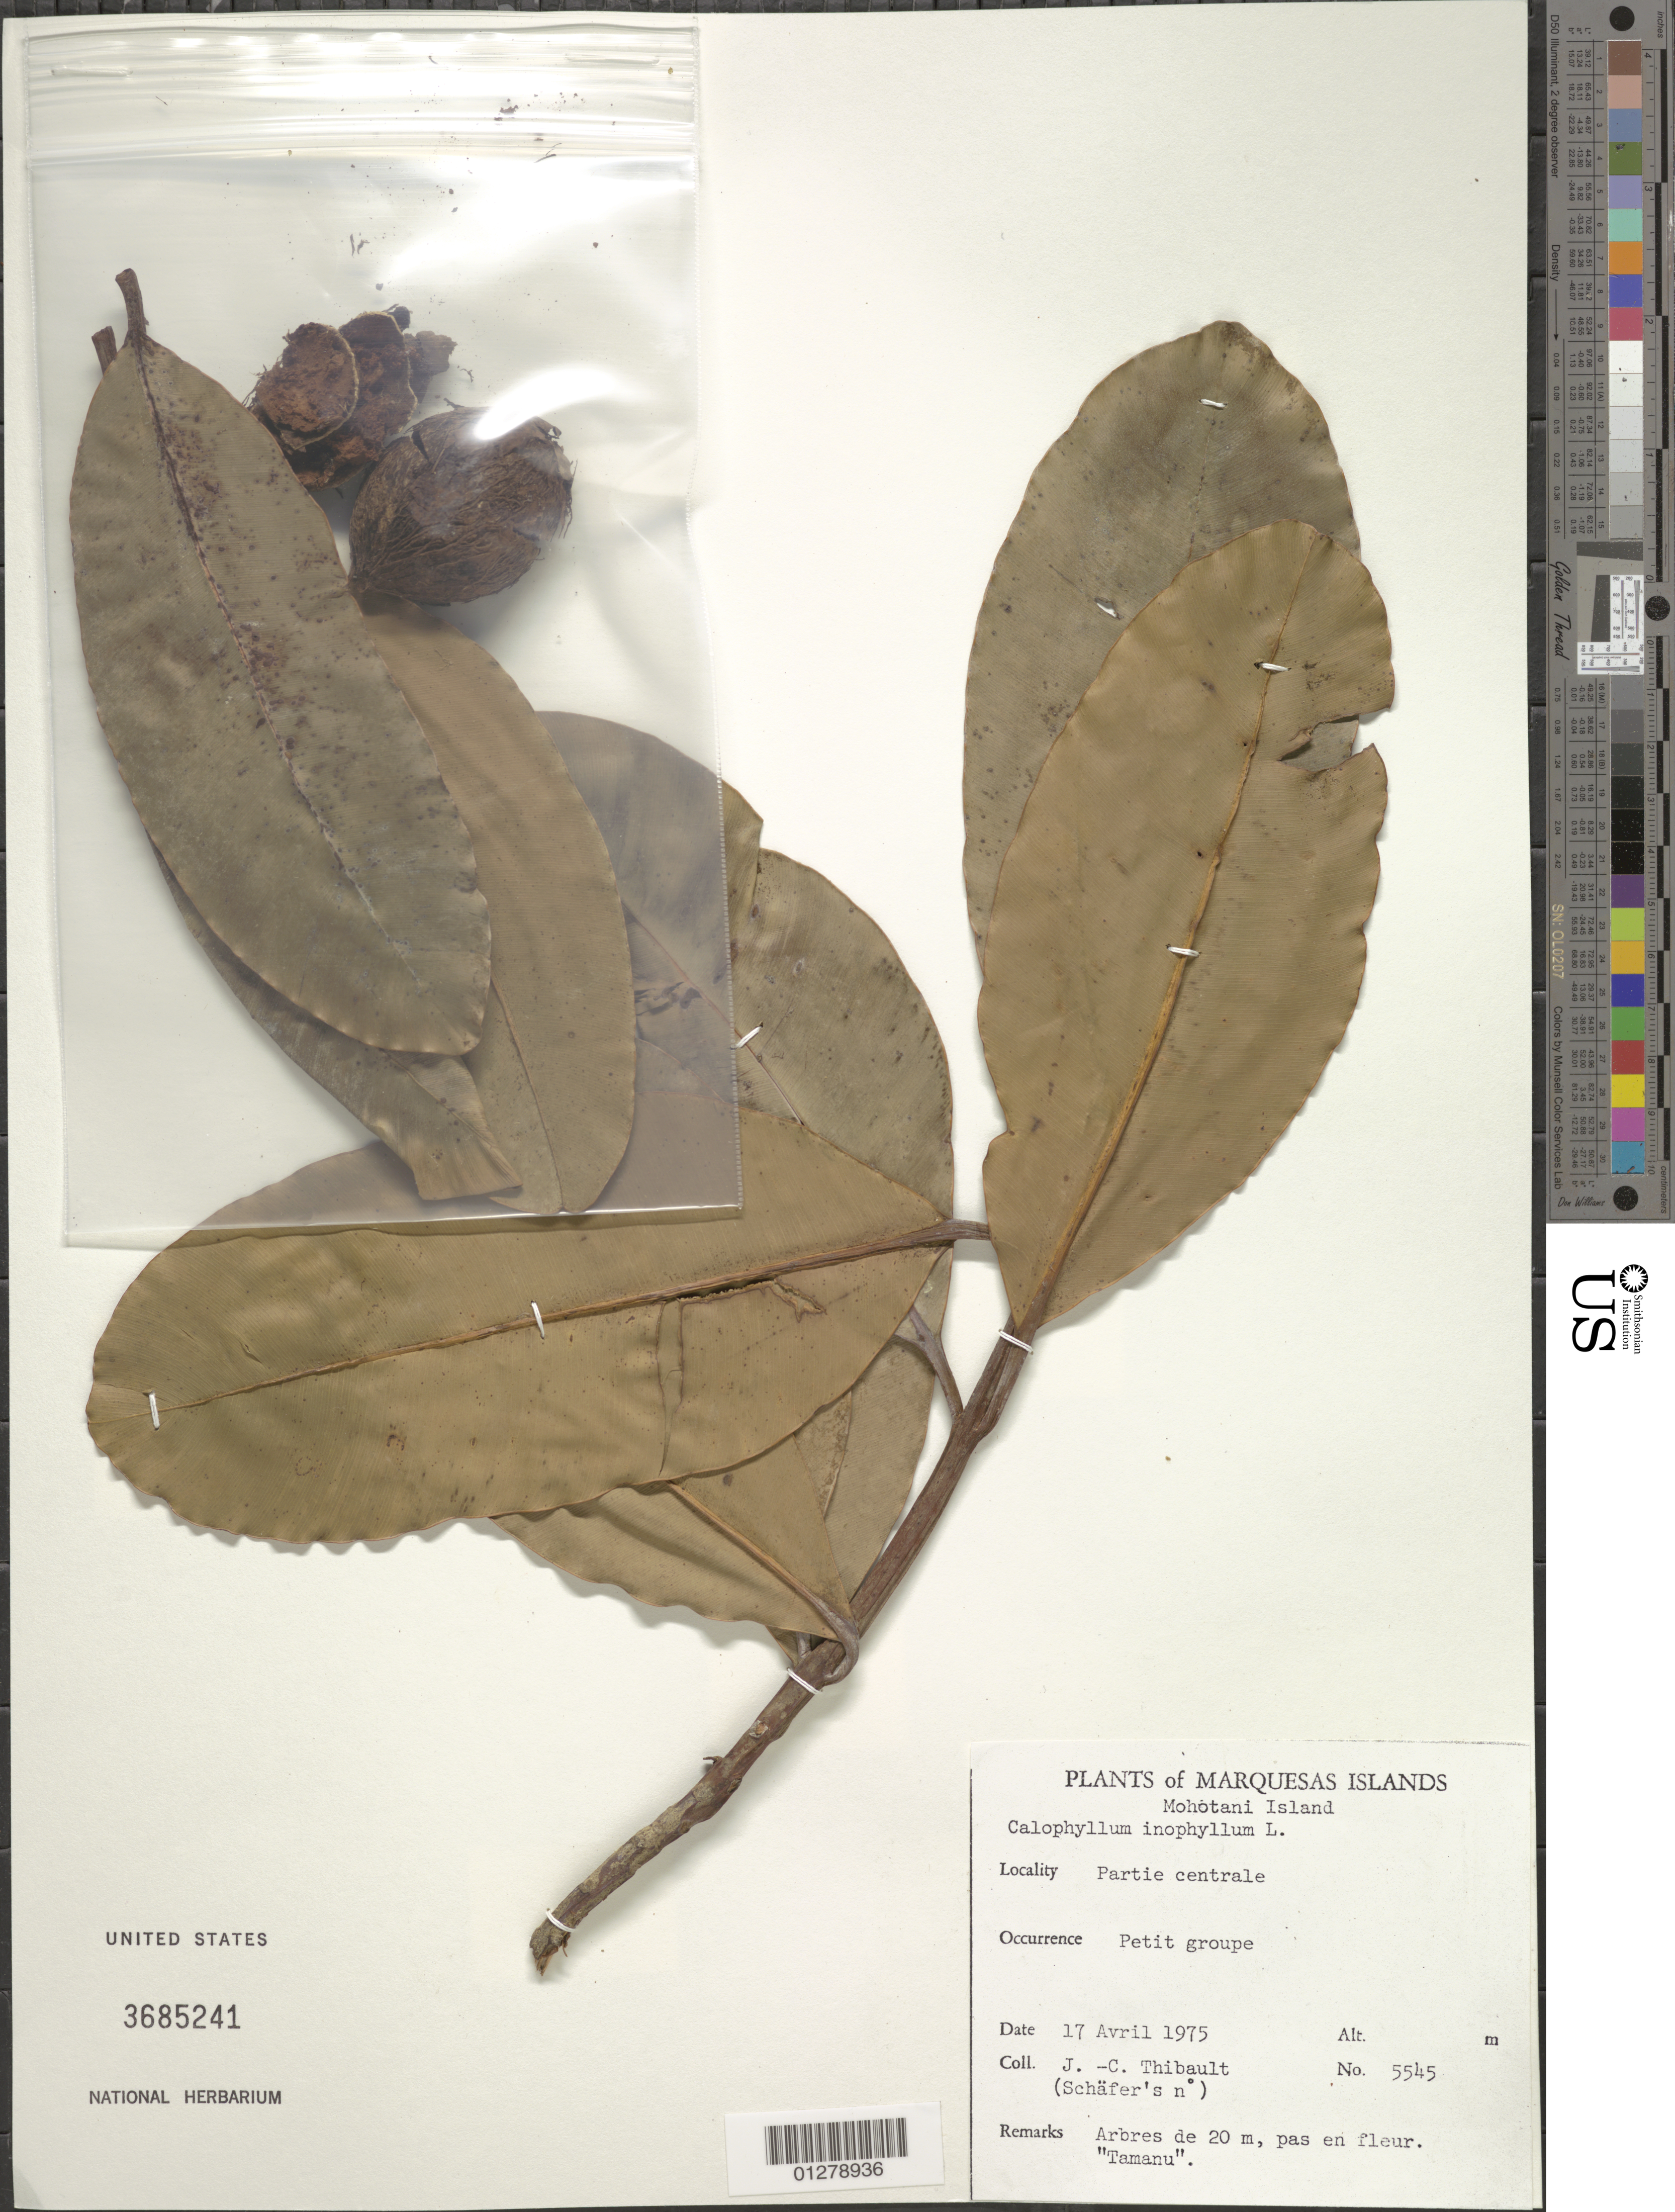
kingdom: Plantae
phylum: Tracheophyta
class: Magnoliopsida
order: Malpighiales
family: Calophyllaceae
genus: Calophyllum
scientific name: Calophyllum inophyllum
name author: L.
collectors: P. A. Schäfer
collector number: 5545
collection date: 1975-04-17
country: French Polynesia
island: Mohotani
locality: partie centrale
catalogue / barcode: US 3685241